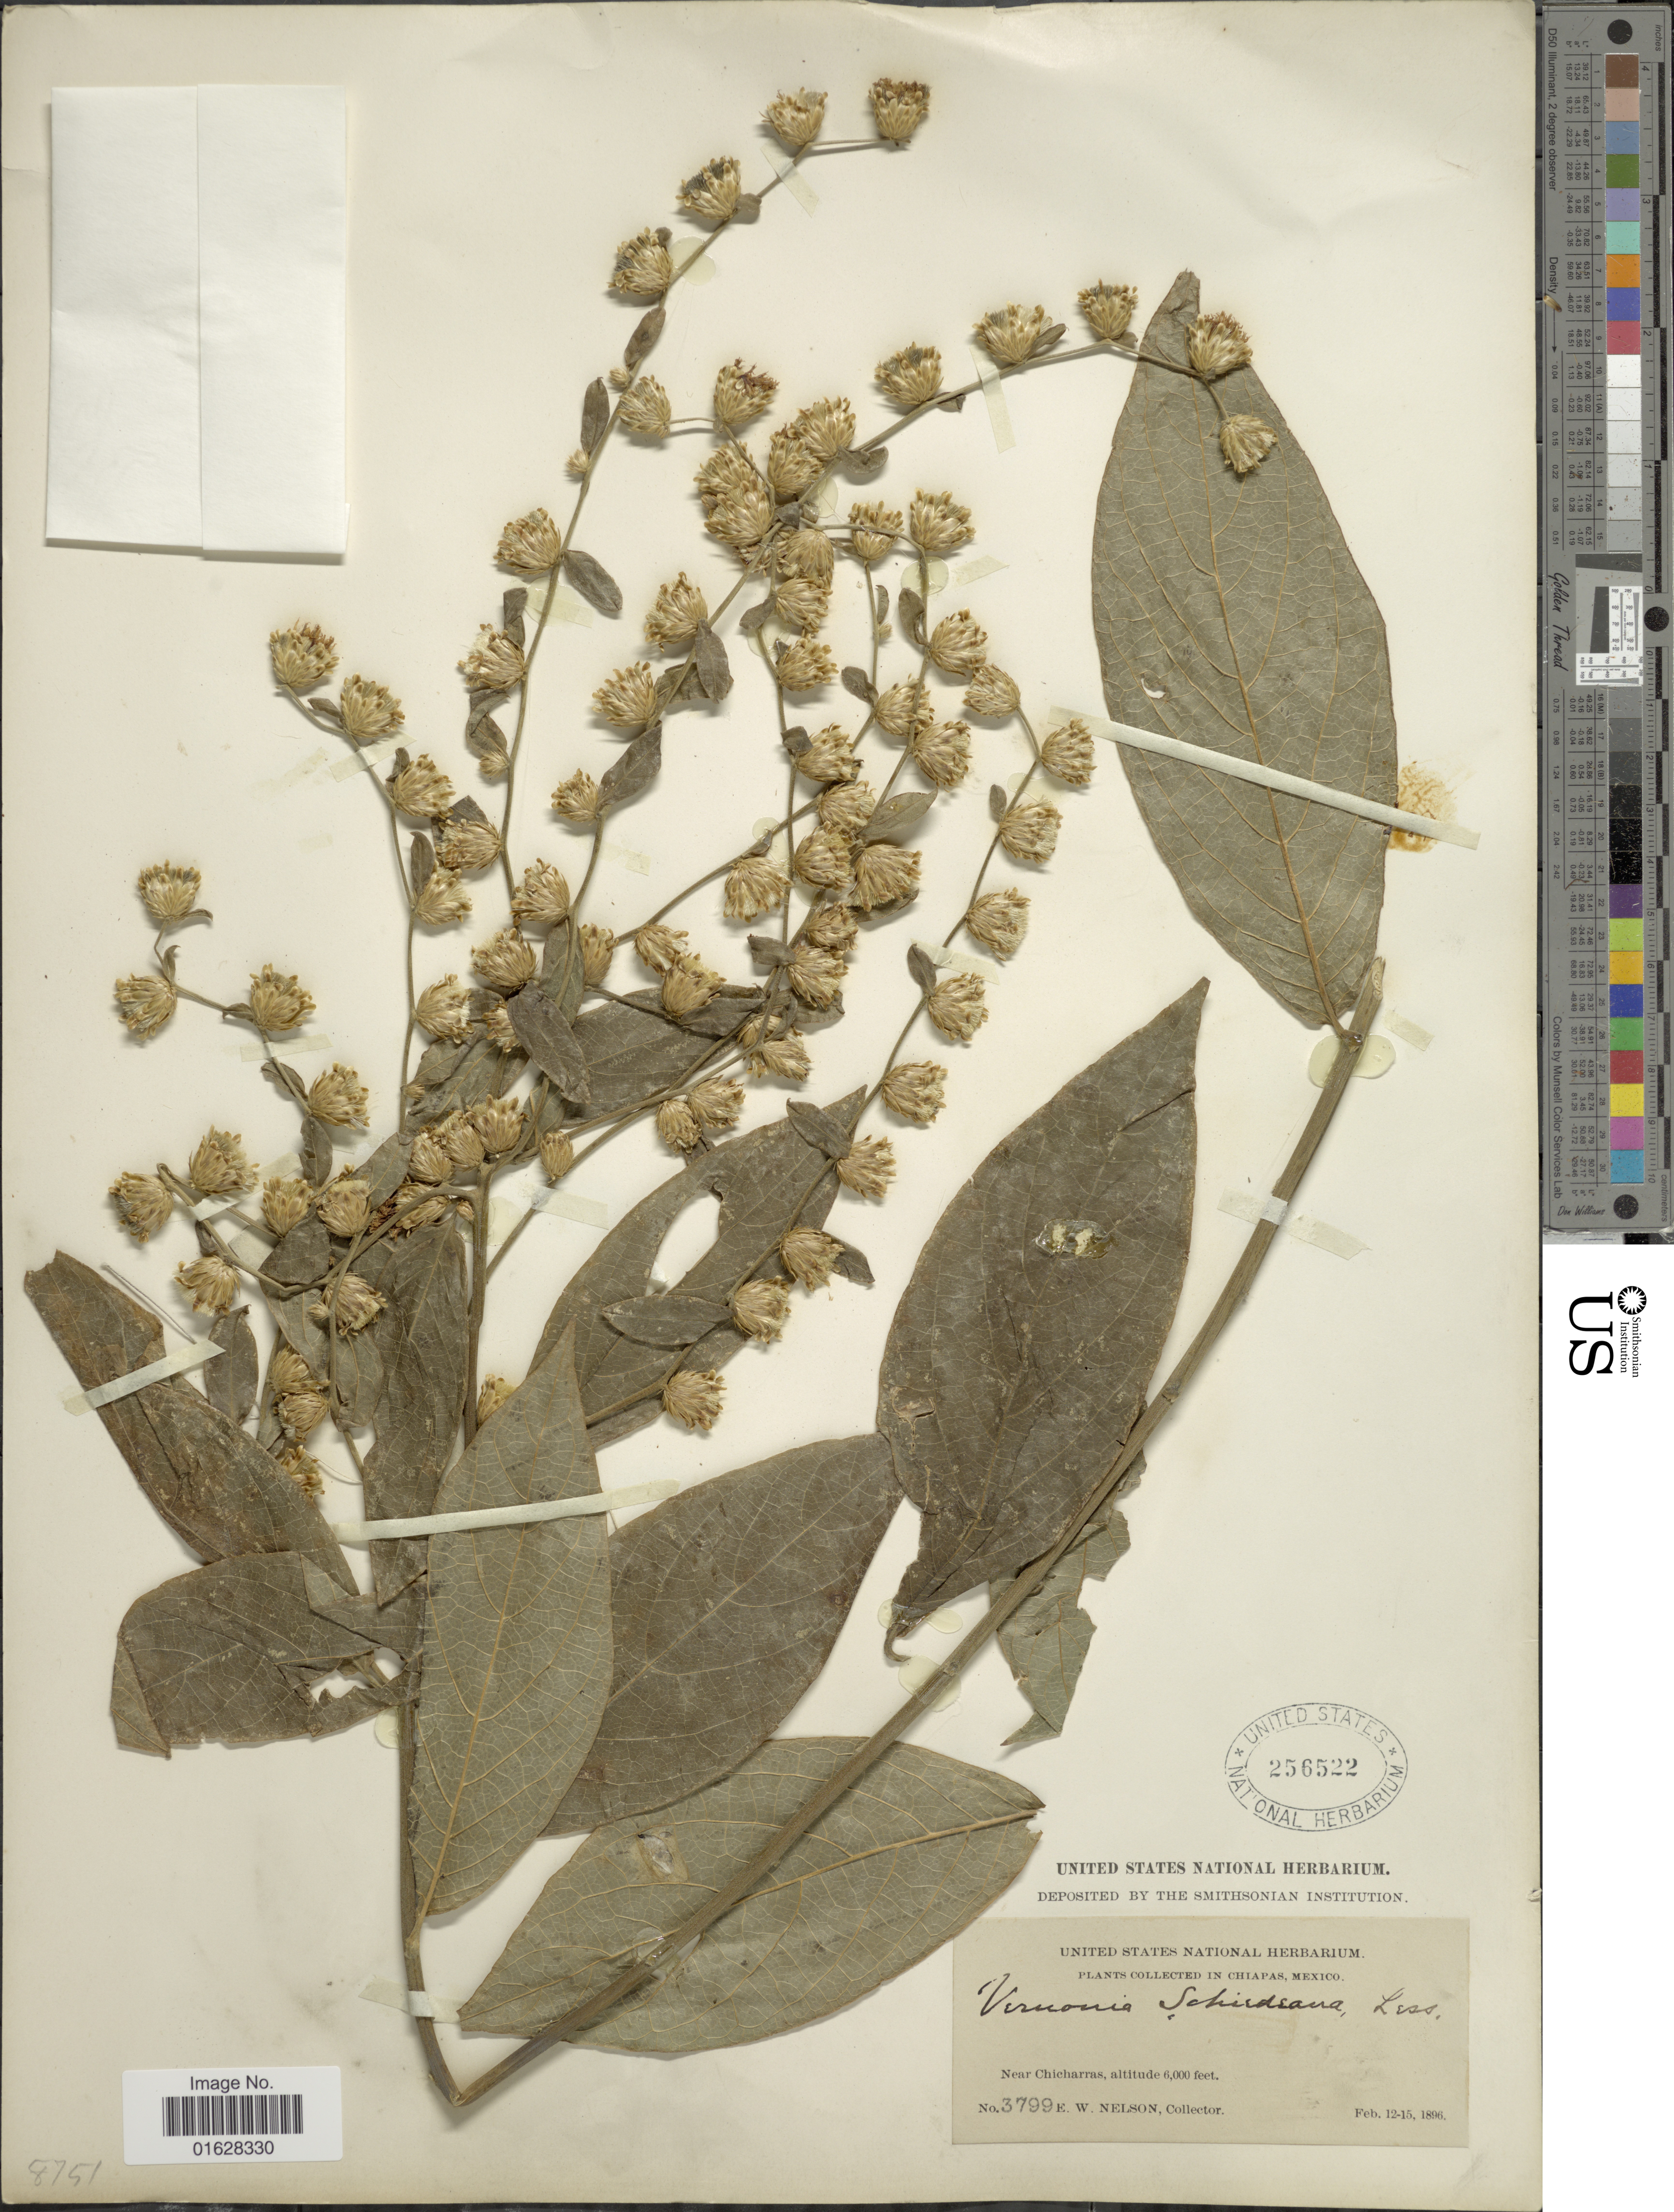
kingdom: Plantae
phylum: Tracheophyta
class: Magnoliopsida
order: Asterales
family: Asteraceae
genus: Lepidaploa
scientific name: Lepidaploa tortuosa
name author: (L.) H. Rob.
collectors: E. W. Nelson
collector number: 3799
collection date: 1896-02-12/1896-02-15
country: Mexico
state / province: Chiapas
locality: Near Chicharras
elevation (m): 1829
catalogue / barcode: US 256522